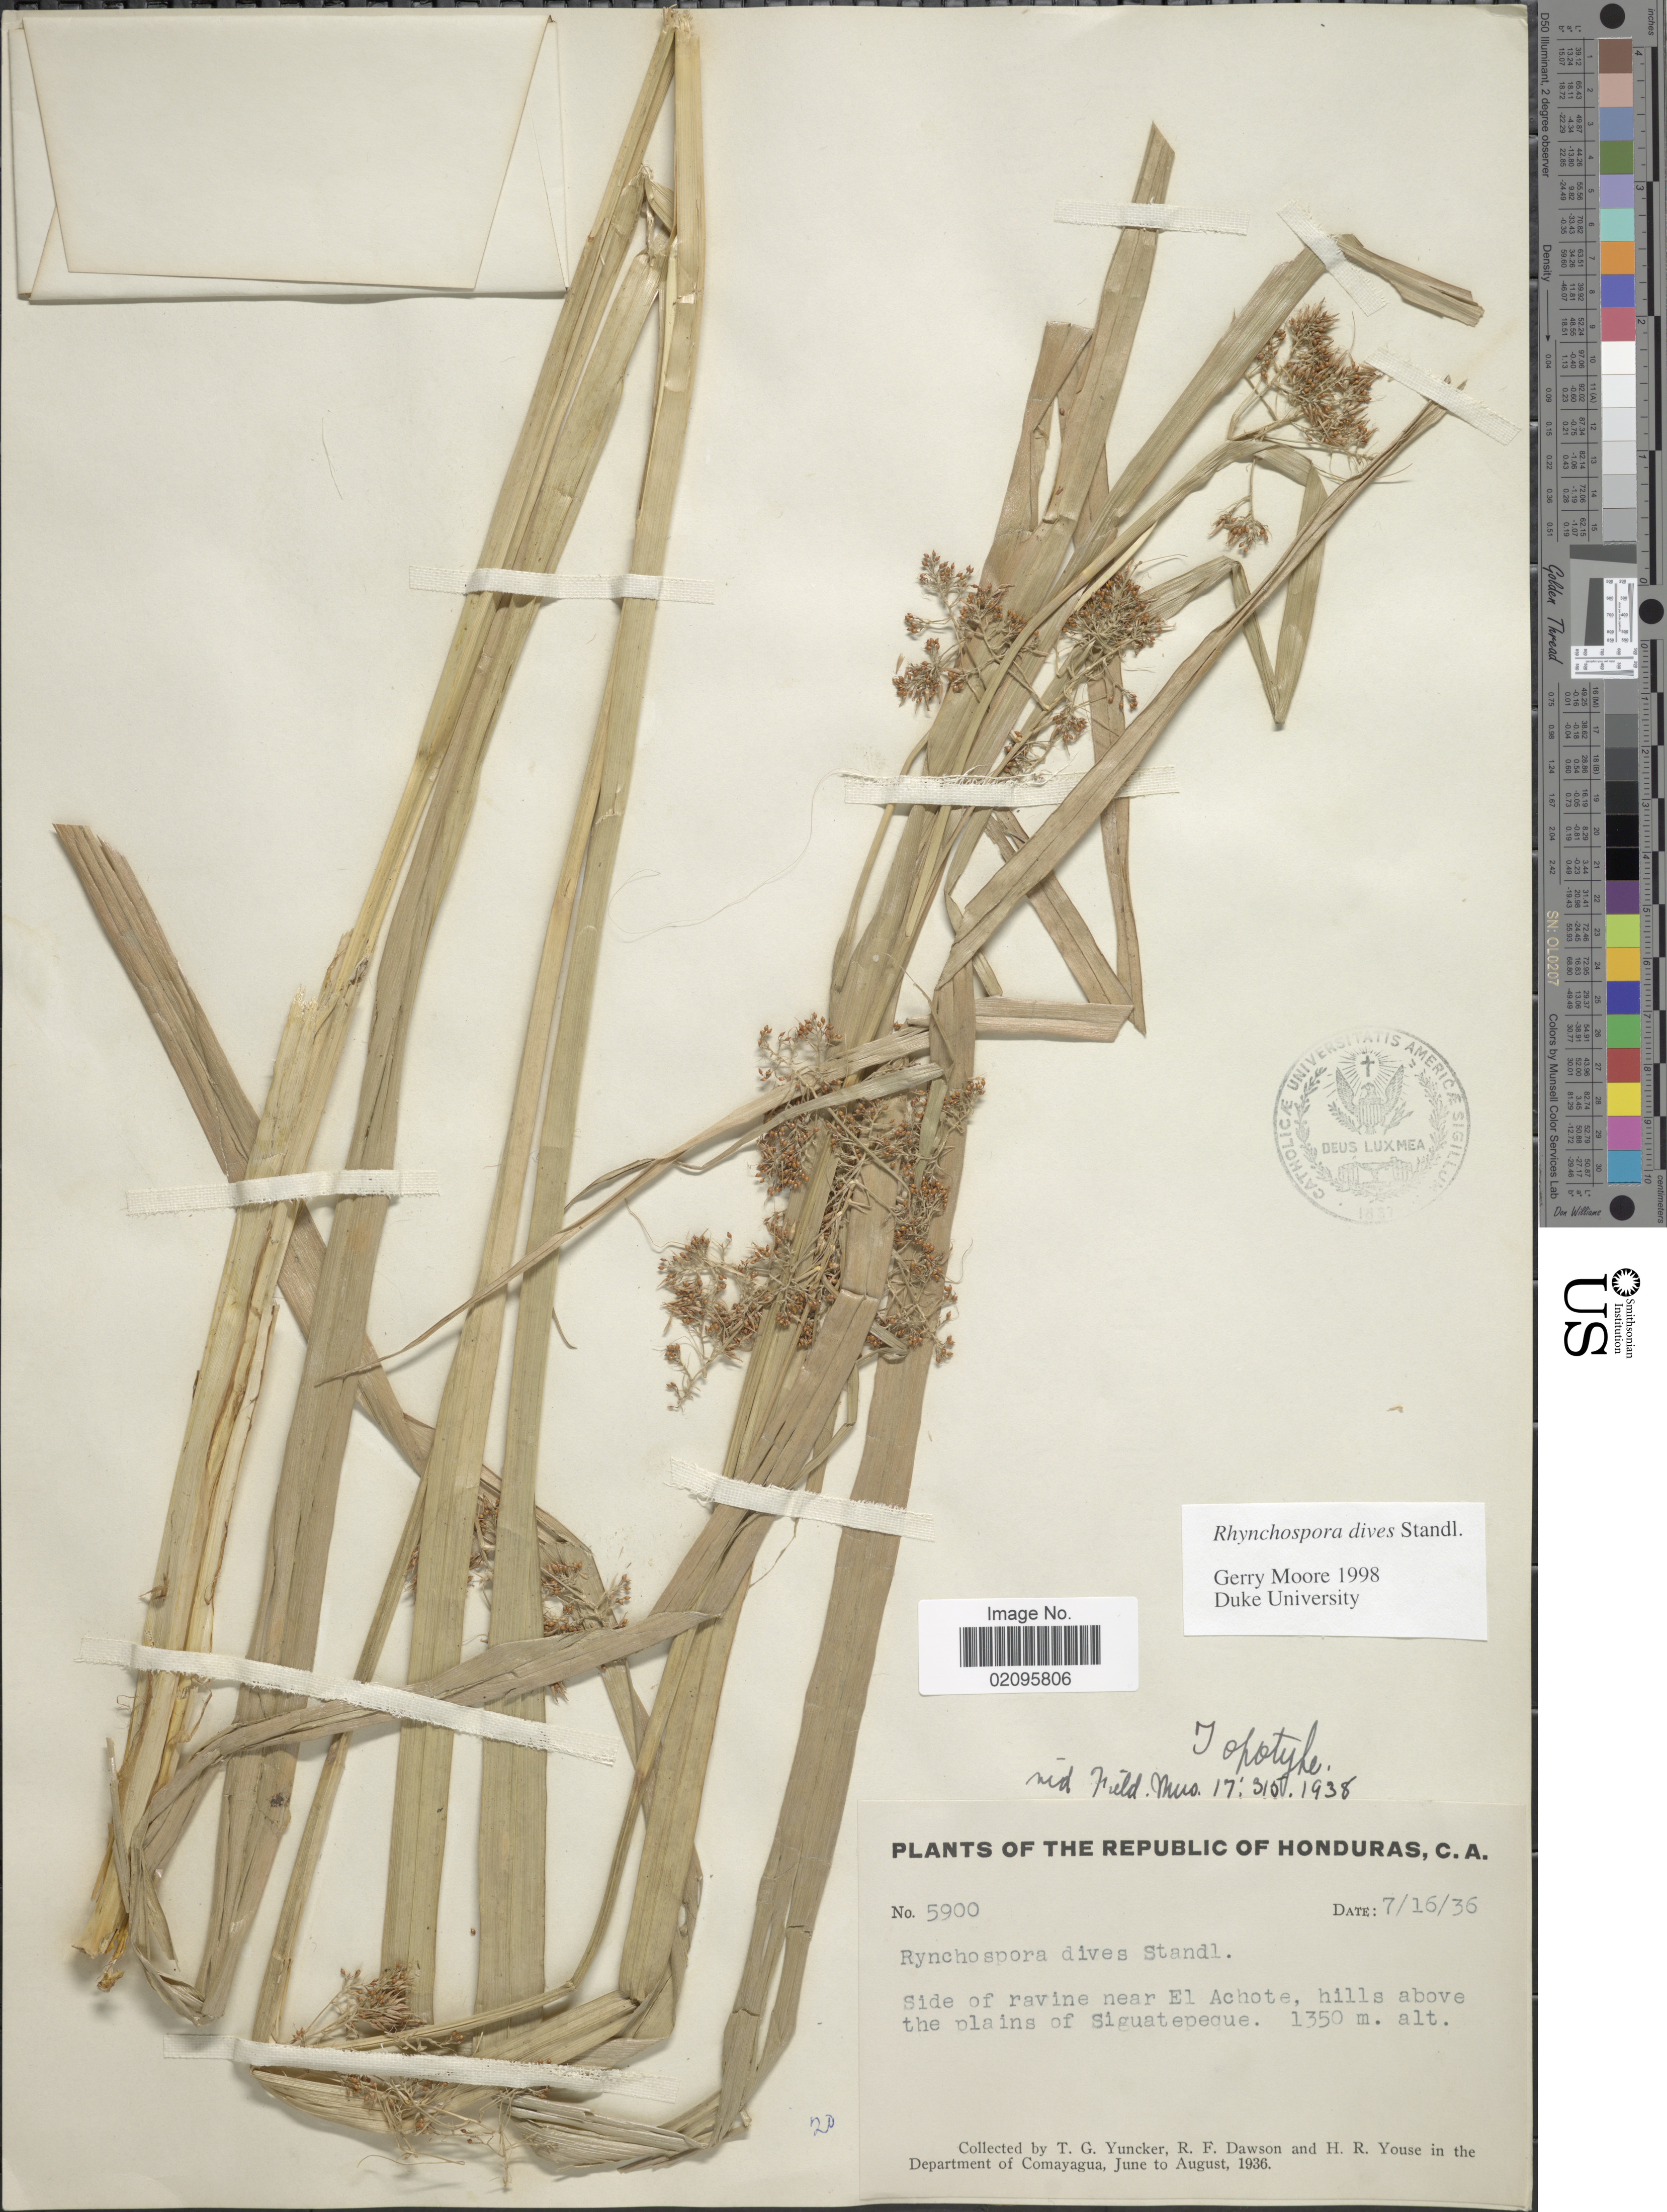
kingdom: Plantae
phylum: Tracheophyta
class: Liliopsida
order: Poales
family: Cyperaceae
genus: Rhynchospora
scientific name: Rhynchospora dives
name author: Standl.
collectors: T. G. Yuncker, R. F. Dawson & H. Youse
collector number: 5900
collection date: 1936-07-16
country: Honduras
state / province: Comayagua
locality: Side of ravine near El Achote, hills above the plains of Sigautepeque.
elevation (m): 1350